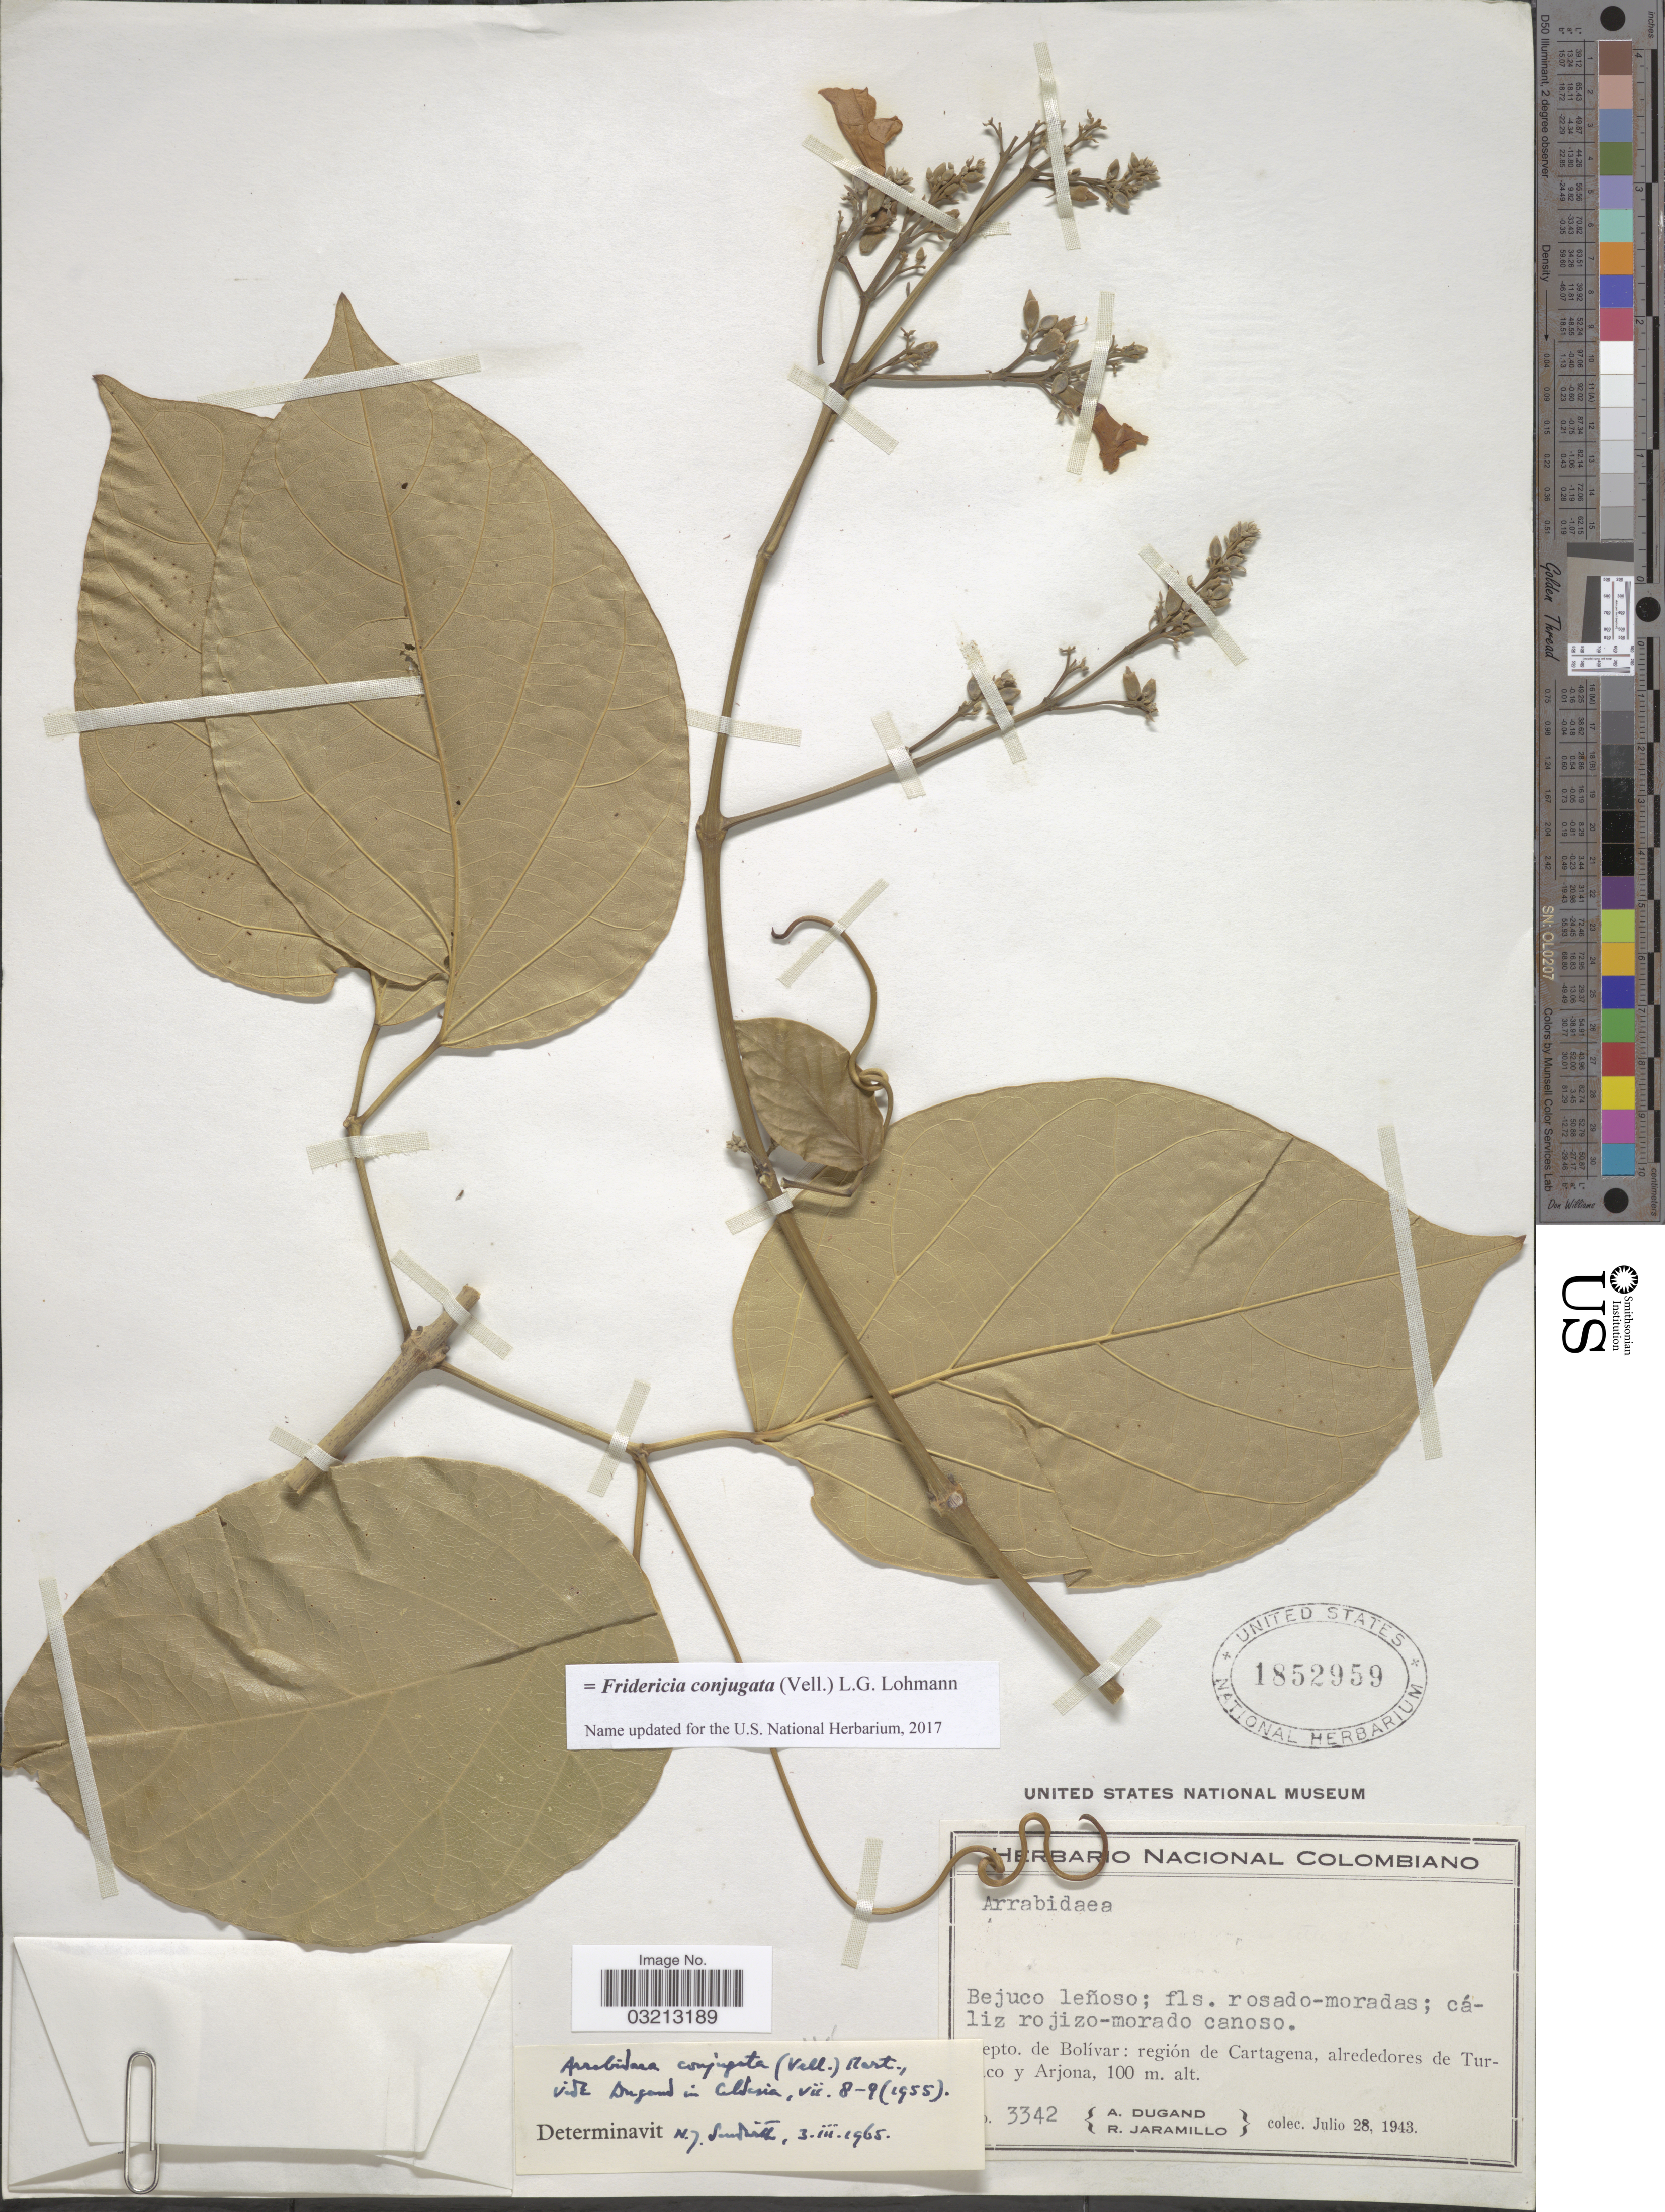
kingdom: Plantae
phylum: Tracheophyta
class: Magnoliopsida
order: Lamiales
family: Bignoniaceae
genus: Fridericia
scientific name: Fridericia conjugata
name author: (Vell.) L.G. Lohmann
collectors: A. Dugand & R. Jaramillo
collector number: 3342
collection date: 1943-07-28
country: Colombia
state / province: Bolívar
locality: Región de Cartagena, alrededores de Turbaco y Arjona.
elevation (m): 100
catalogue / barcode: US 1852959